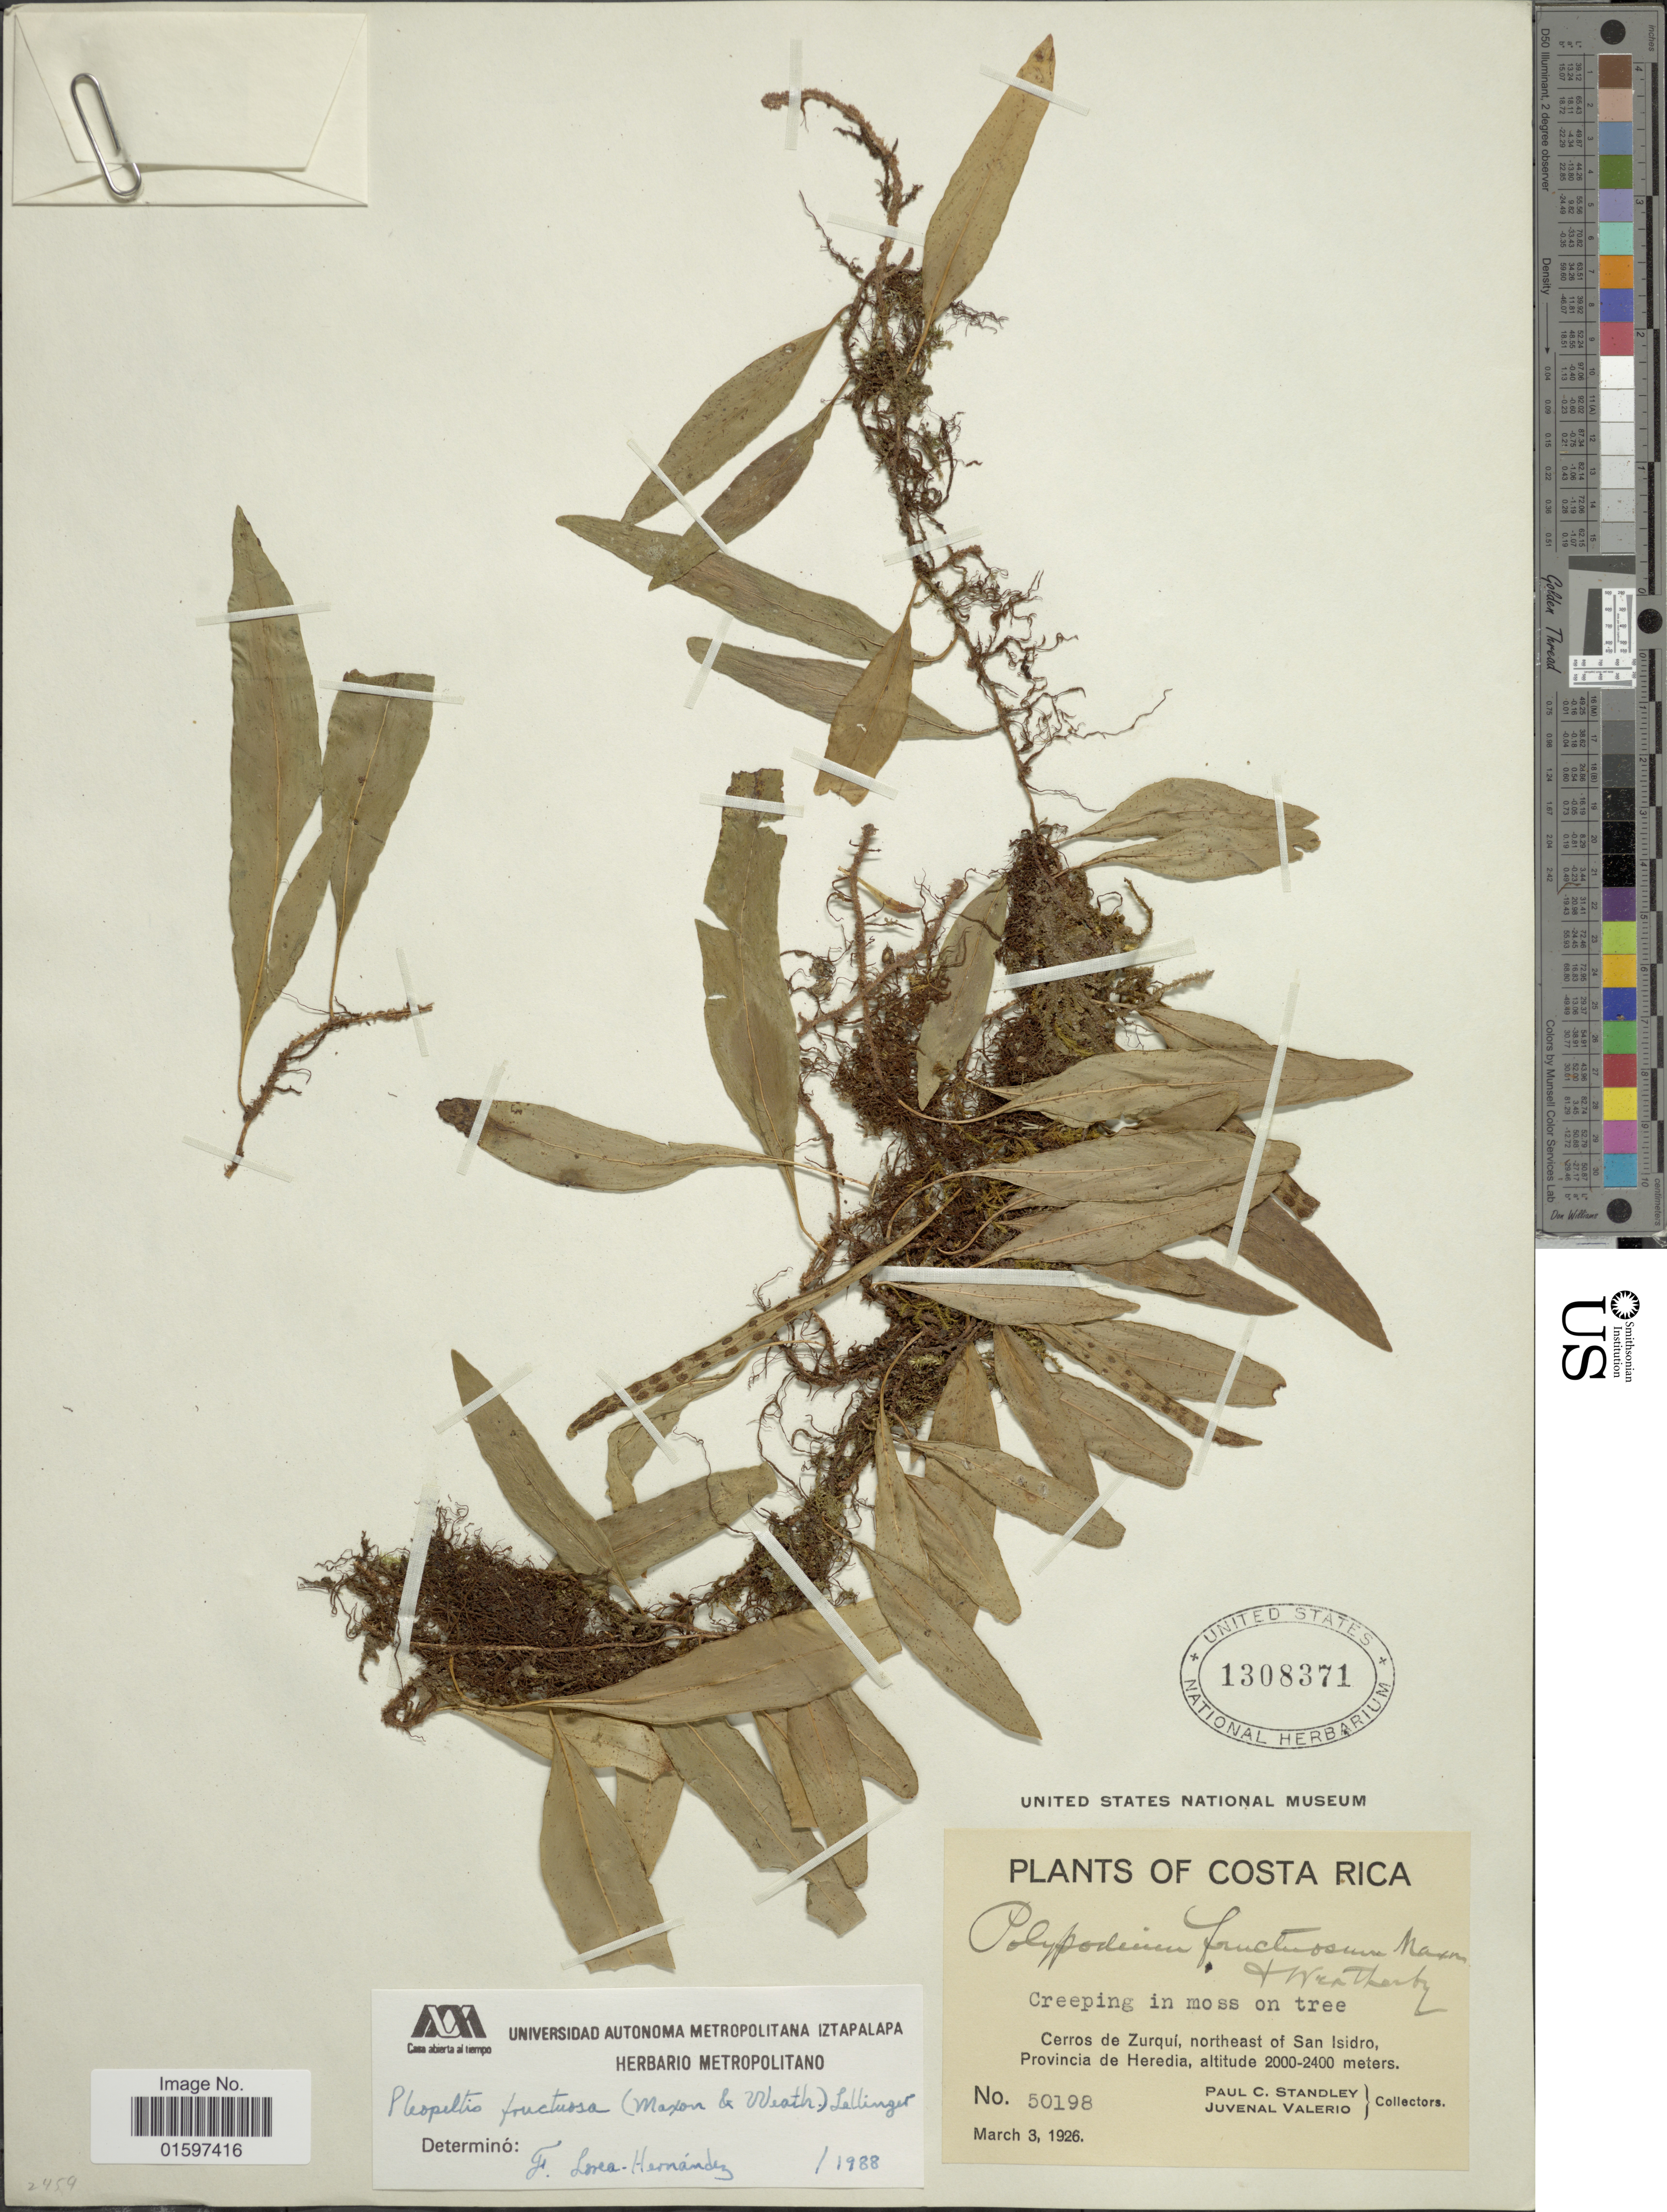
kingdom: Plantae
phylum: Tracheophyta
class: Polypodiopsida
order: Polypodiales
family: Polypodiaceae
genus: Pleopeltis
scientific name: Pleopeltis fructuosa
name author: (Maxon & Weath.) Lellinger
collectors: P. C. Standley & J. Valerio R.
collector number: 50198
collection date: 1926-03-03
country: Costa Rica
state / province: Heredia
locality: Cerros de Zurquí, northeast of San Isidro, Provincia de Heredia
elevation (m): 2000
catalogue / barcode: US 1308371